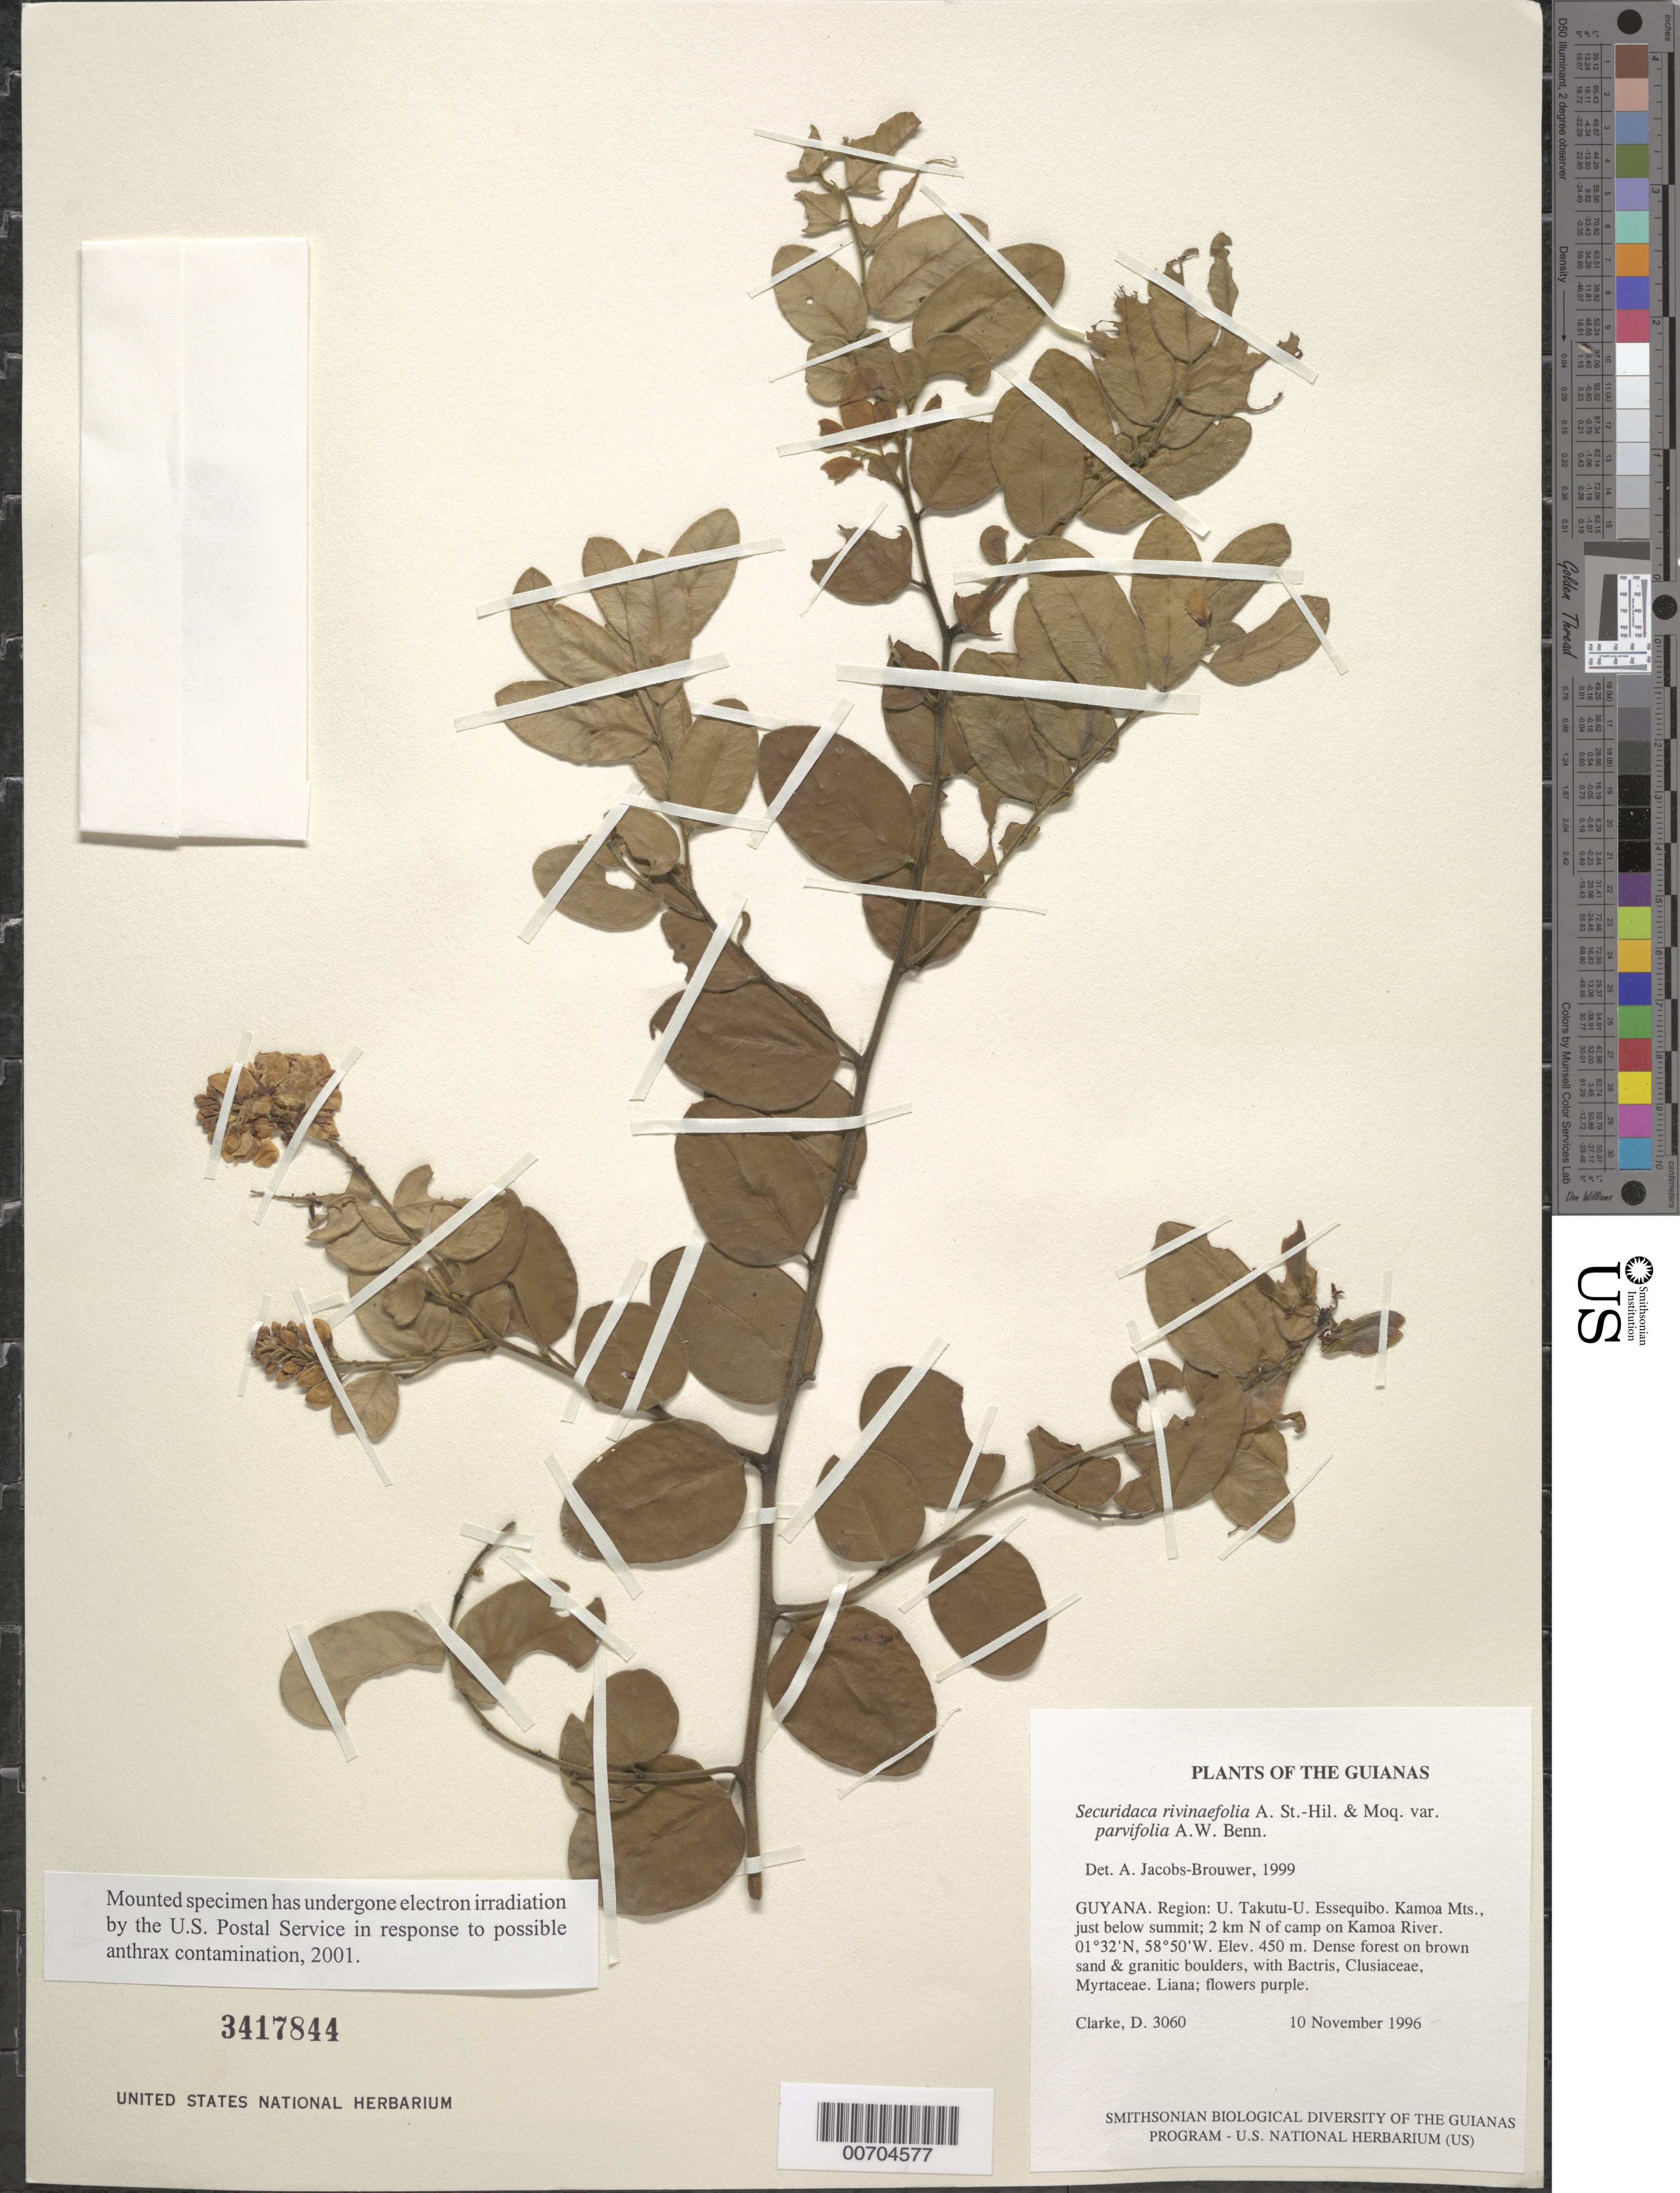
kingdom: Plantae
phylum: Tracheophyta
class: Magnoliopsida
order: Fabales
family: Polygalaceae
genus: Securidaca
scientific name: Securidaca rivinifolia var. parvifolia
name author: A.W. Benn.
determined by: Jacobs-Brouwer, A.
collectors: H. D. Clarke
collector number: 3060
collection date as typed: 10 November 1996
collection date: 1996-11-10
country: Guyana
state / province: U. Takutu-U. Essequibo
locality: Kamoa Mts., just below summit; 2 km N of camp on Kamoa River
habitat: Dense forest on brown sand & granitic boulders, with Bactris, Clusiaceae, Myrtaceae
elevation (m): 450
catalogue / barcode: US 3417844